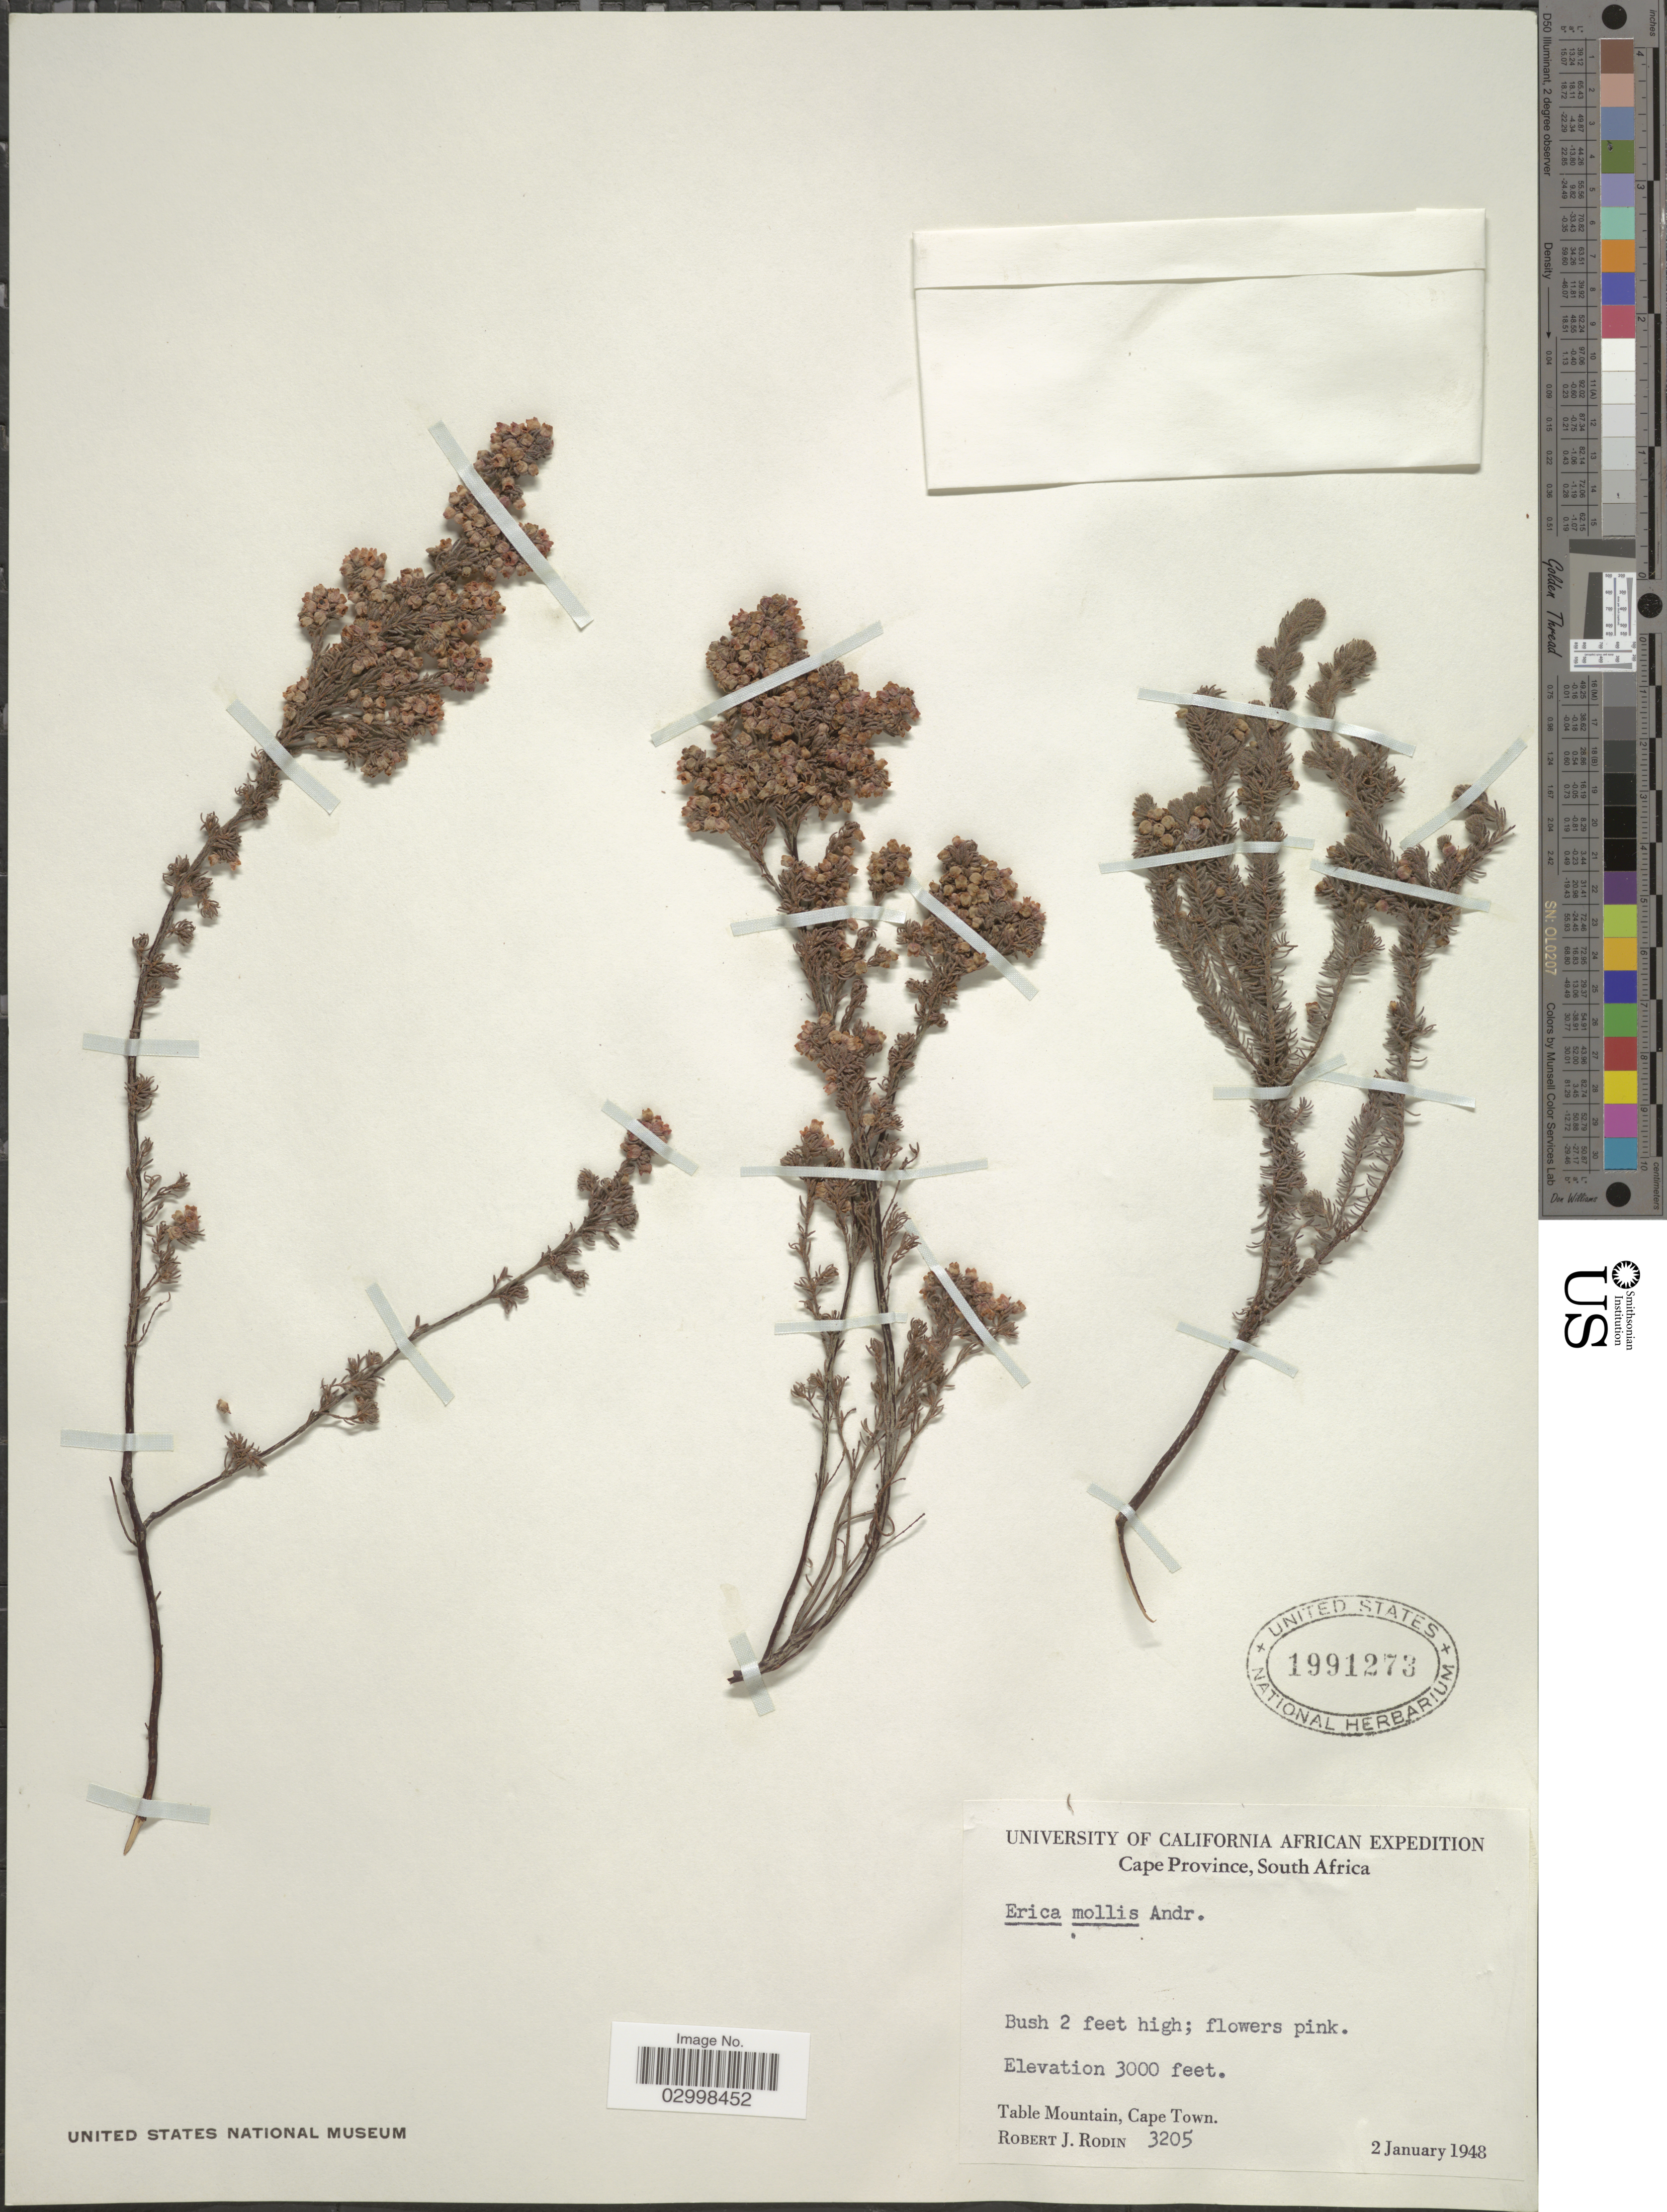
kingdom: Plantae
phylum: Tracheophyta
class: Magnoliopsida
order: Ericales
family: Ericaceae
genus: Erica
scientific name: Erica mollis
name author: Andrews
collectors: R. J. Rodin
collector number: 3205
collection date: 1948-01-02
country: South Africa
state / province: Western Cape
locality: Table Mountain, Cape Town.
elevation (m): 914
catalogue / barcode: US 1991273